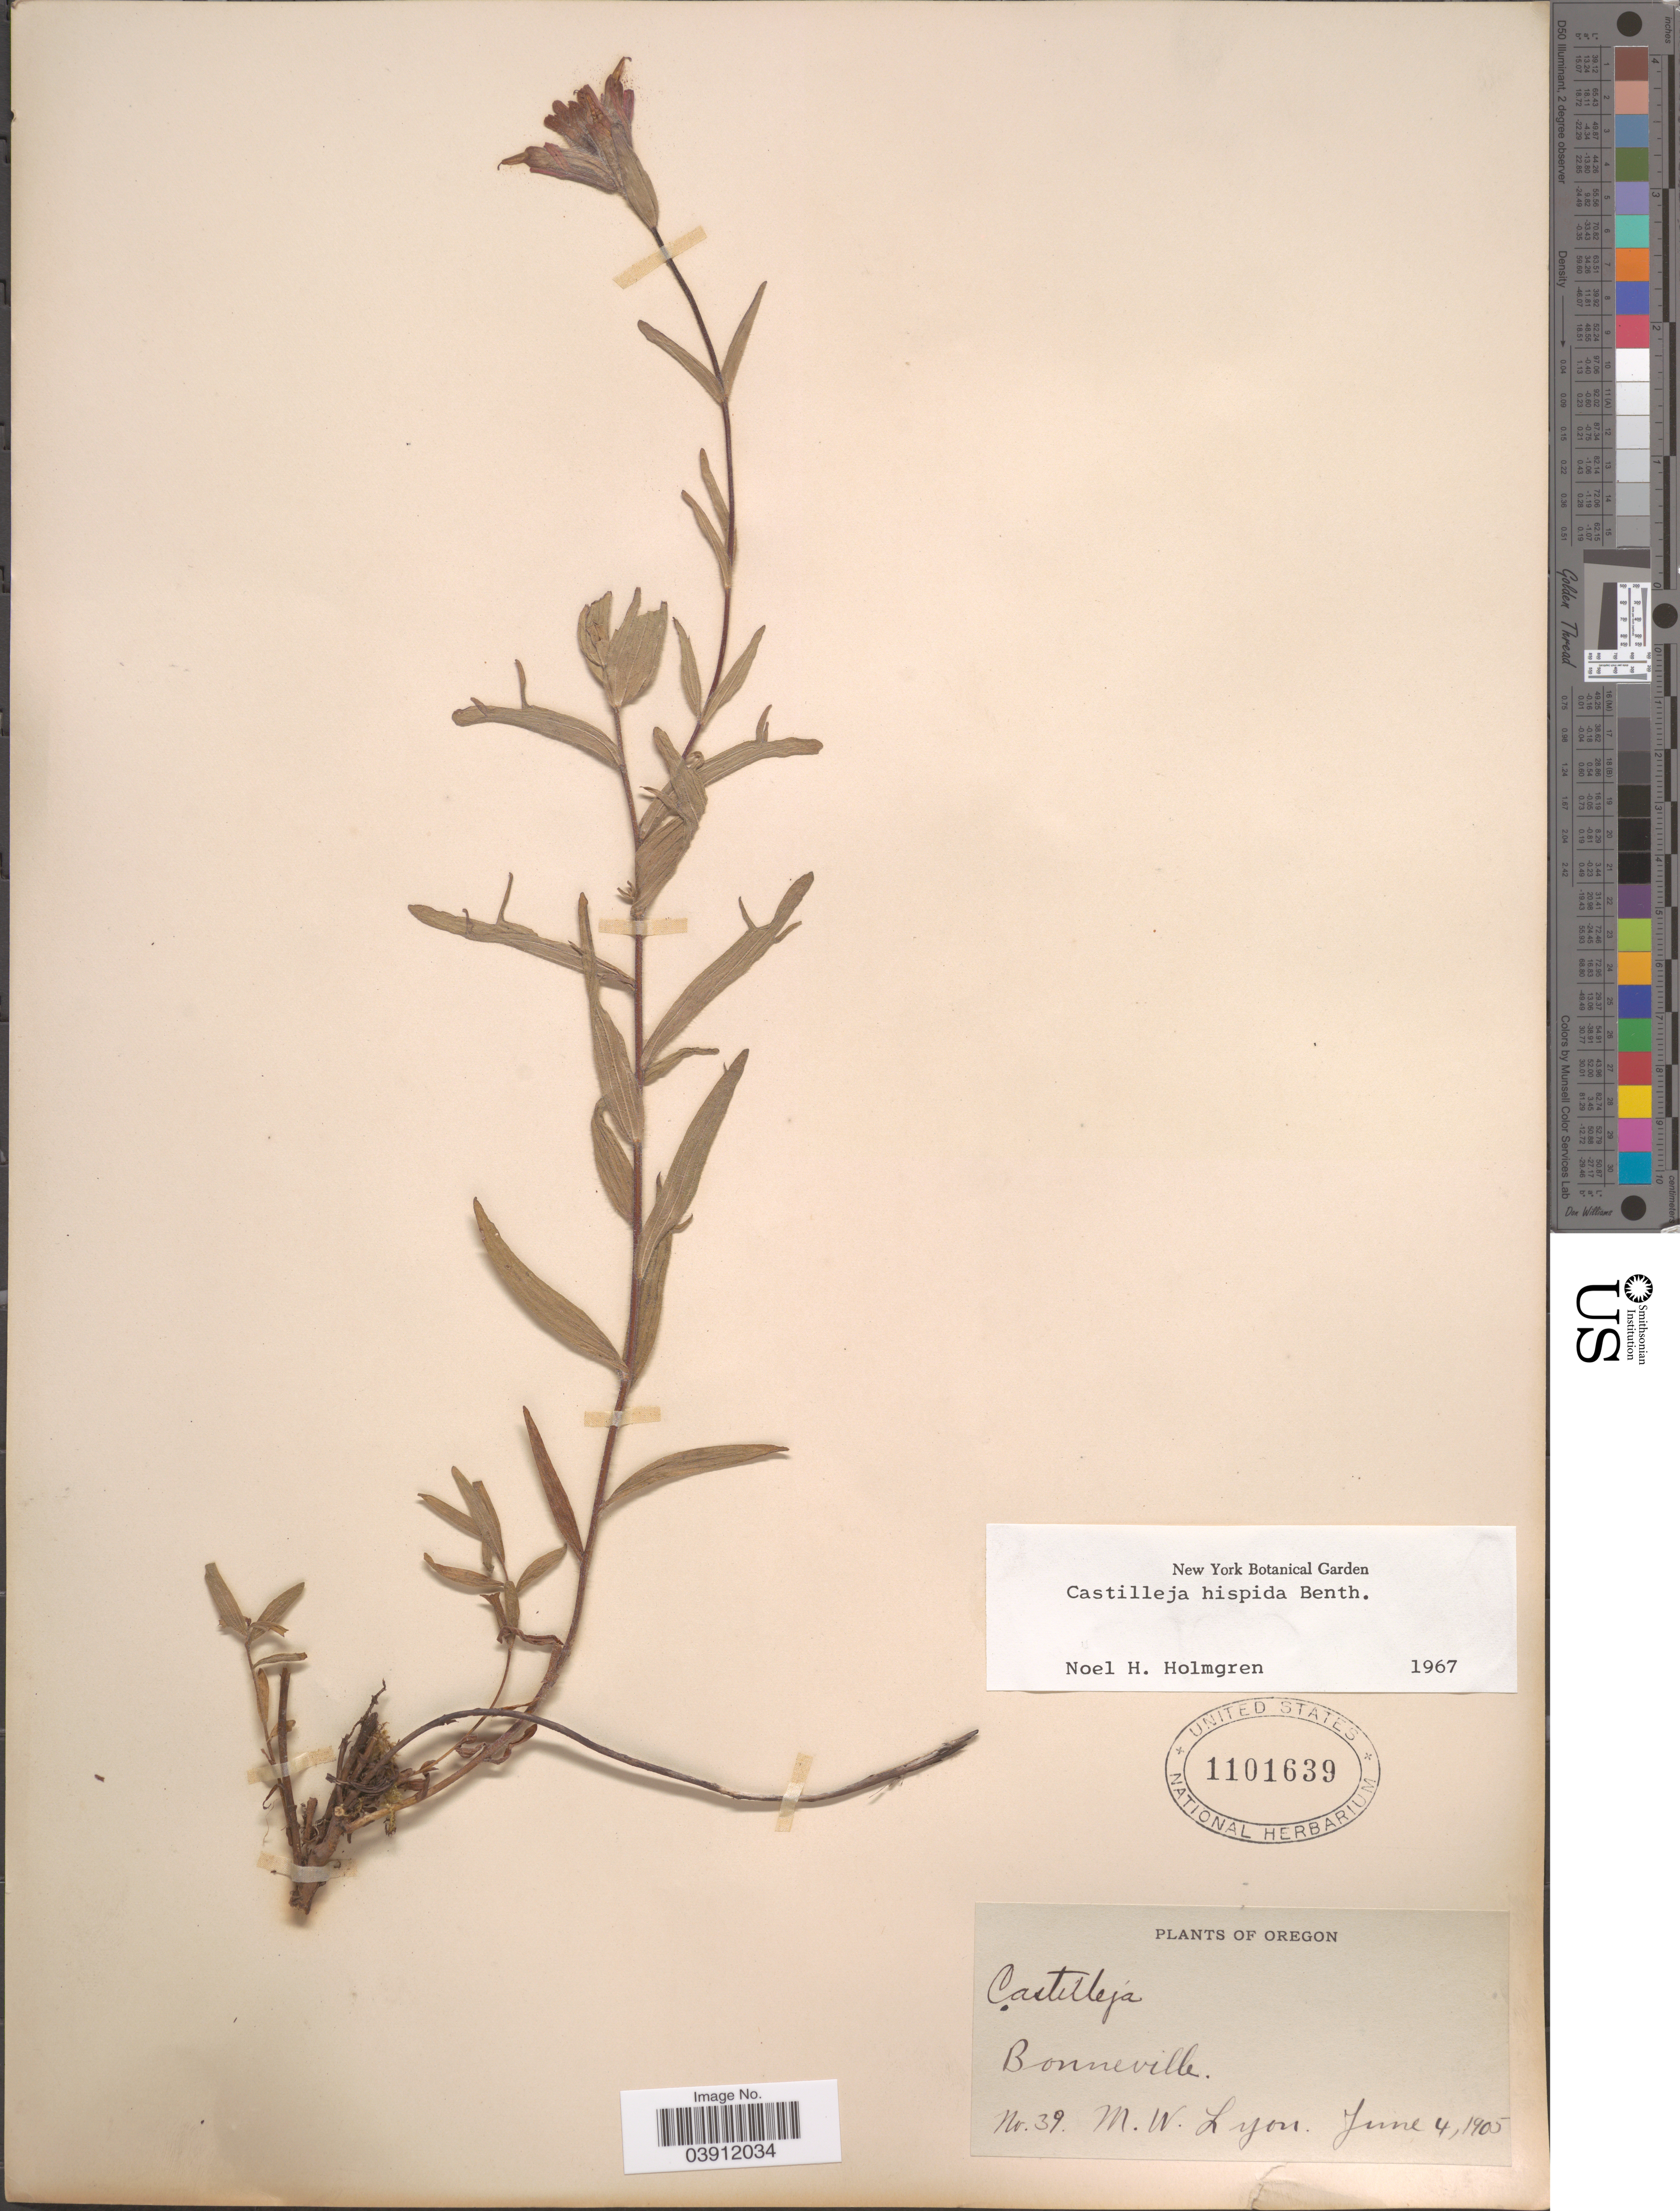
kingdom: Plantae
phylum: Tracheophyta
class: Magnoliopsida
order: Lamiales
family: Orobanchaceae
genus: Castilleja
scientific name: Castilleja hispida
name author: Benth. ex Hook.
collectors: M. W. Lyon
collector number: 39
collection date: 1905-06-04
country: United States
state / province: Oregon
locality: Bonneville.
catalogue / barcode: US 1101639